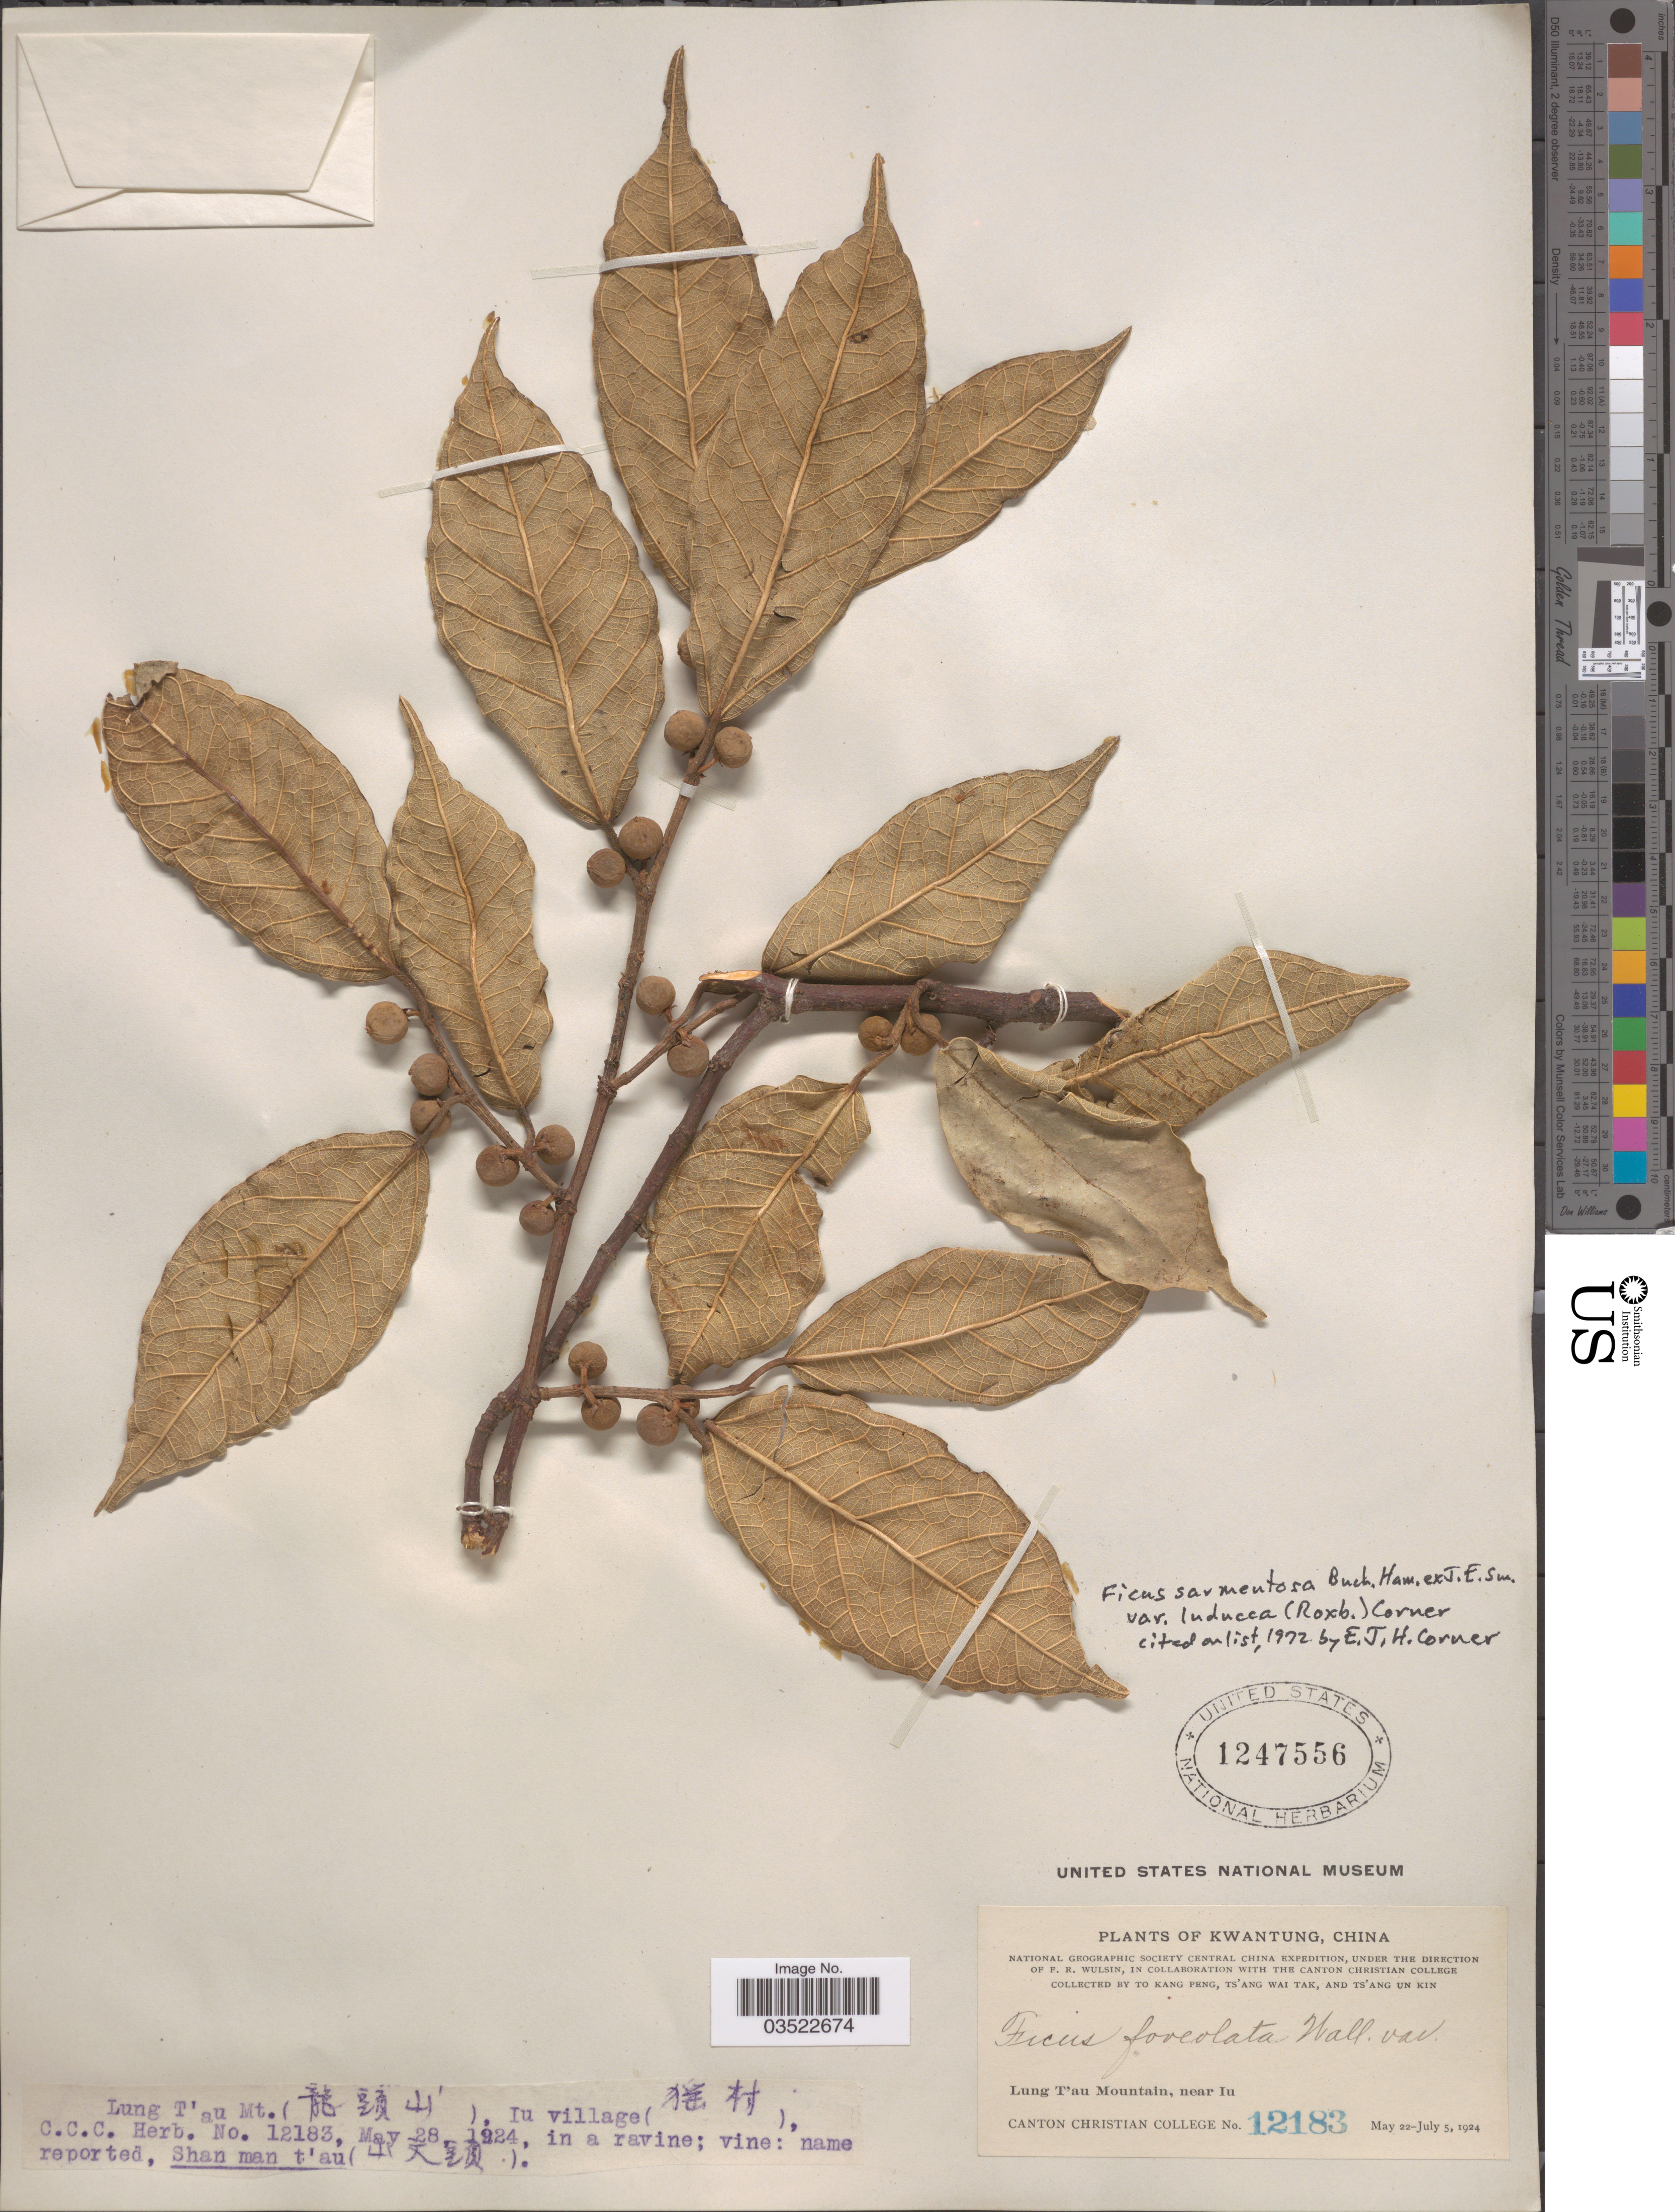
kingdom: Plantae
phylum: Tracheophyta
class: Magnoliopsida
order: Rosales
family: Moraceae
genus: Ficus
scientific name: Ficus sarmentosa var. luducca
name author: (Roxb.) Corner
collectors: T. K. Peng, W. T. Tsang & Ts' Ang Un Kin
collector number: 12183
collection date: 1924-05-28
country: China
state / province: Guangdong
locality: Kwantung. National Geographic Society Central China Expedition. Lung T'au Mountain (X), near Iu village (X).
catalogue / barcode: US 1247556